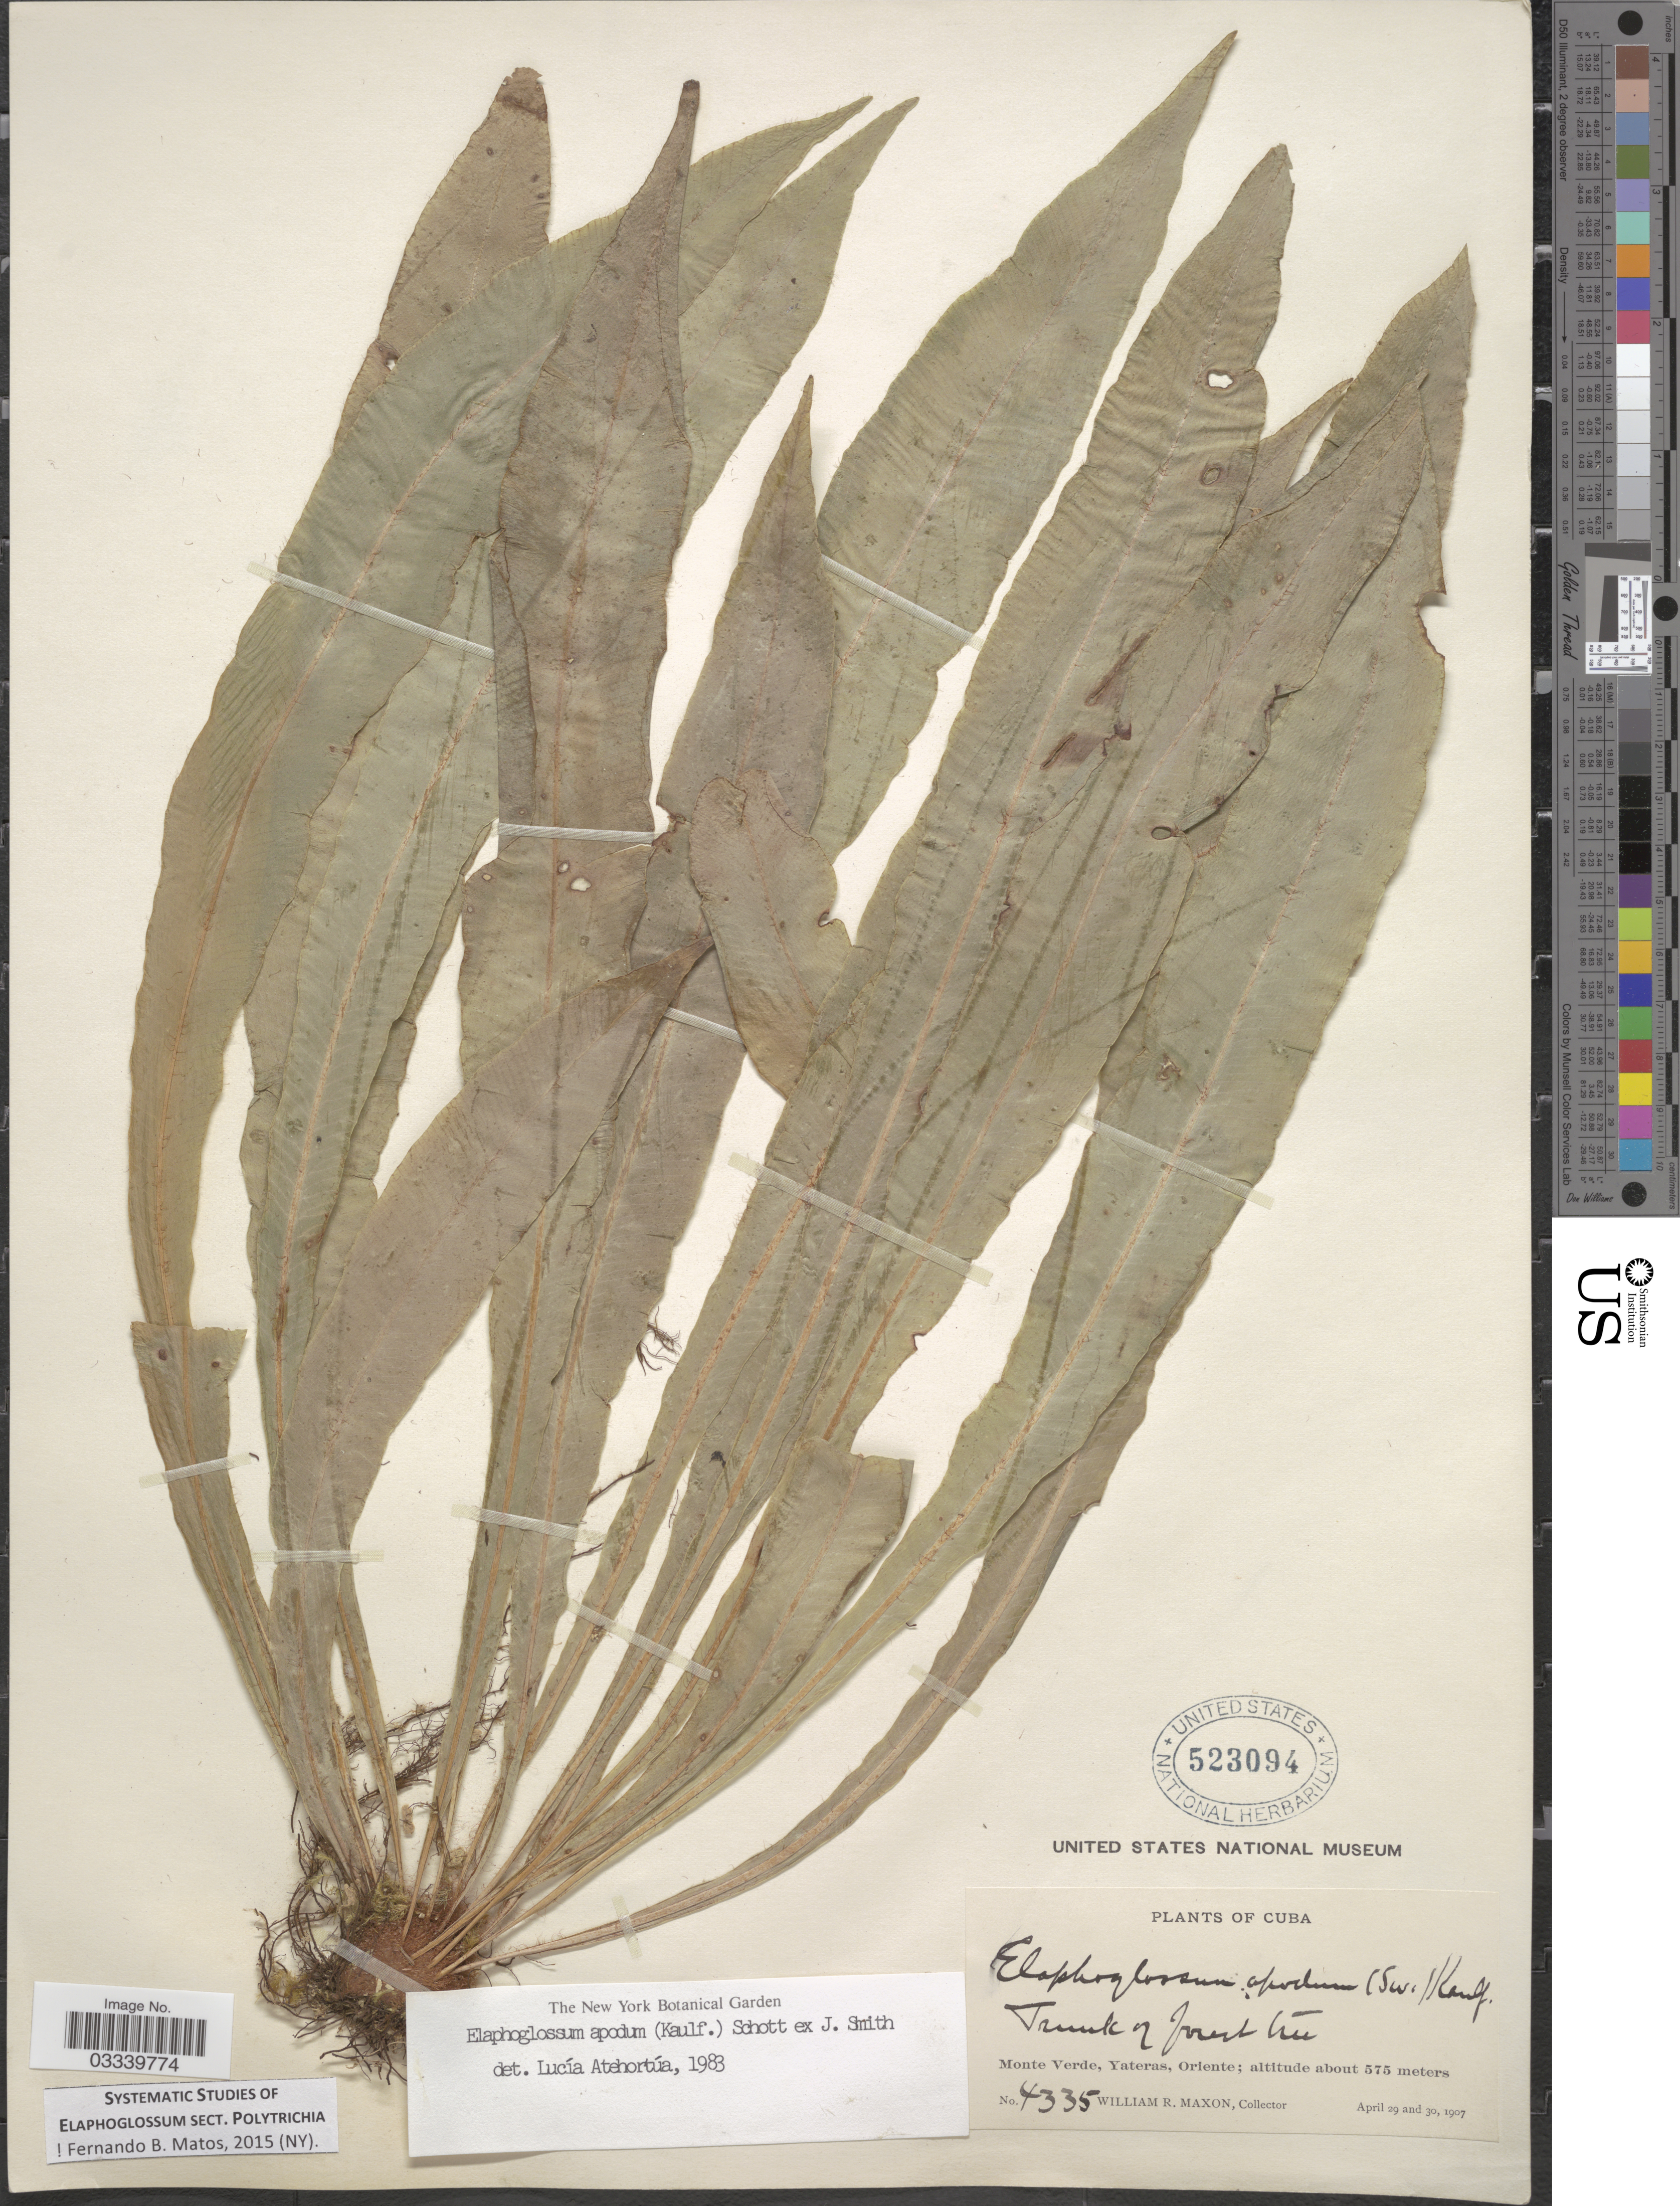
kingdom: Plantae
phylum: Tracheophyta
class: Polypodiopsida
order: Polypodiales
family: Dryopteridaceae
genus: Elaphoglossum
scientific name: Elaphoglossum apodum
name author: (Kaulf.) Schott ex J. Sm.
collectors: W. R. Maxon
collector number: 4335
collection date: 1907-04-29/1907-04-30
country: Cuba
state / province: Oriente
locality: Monte Verde, Yateras.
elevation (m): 575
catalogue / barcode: US 523094